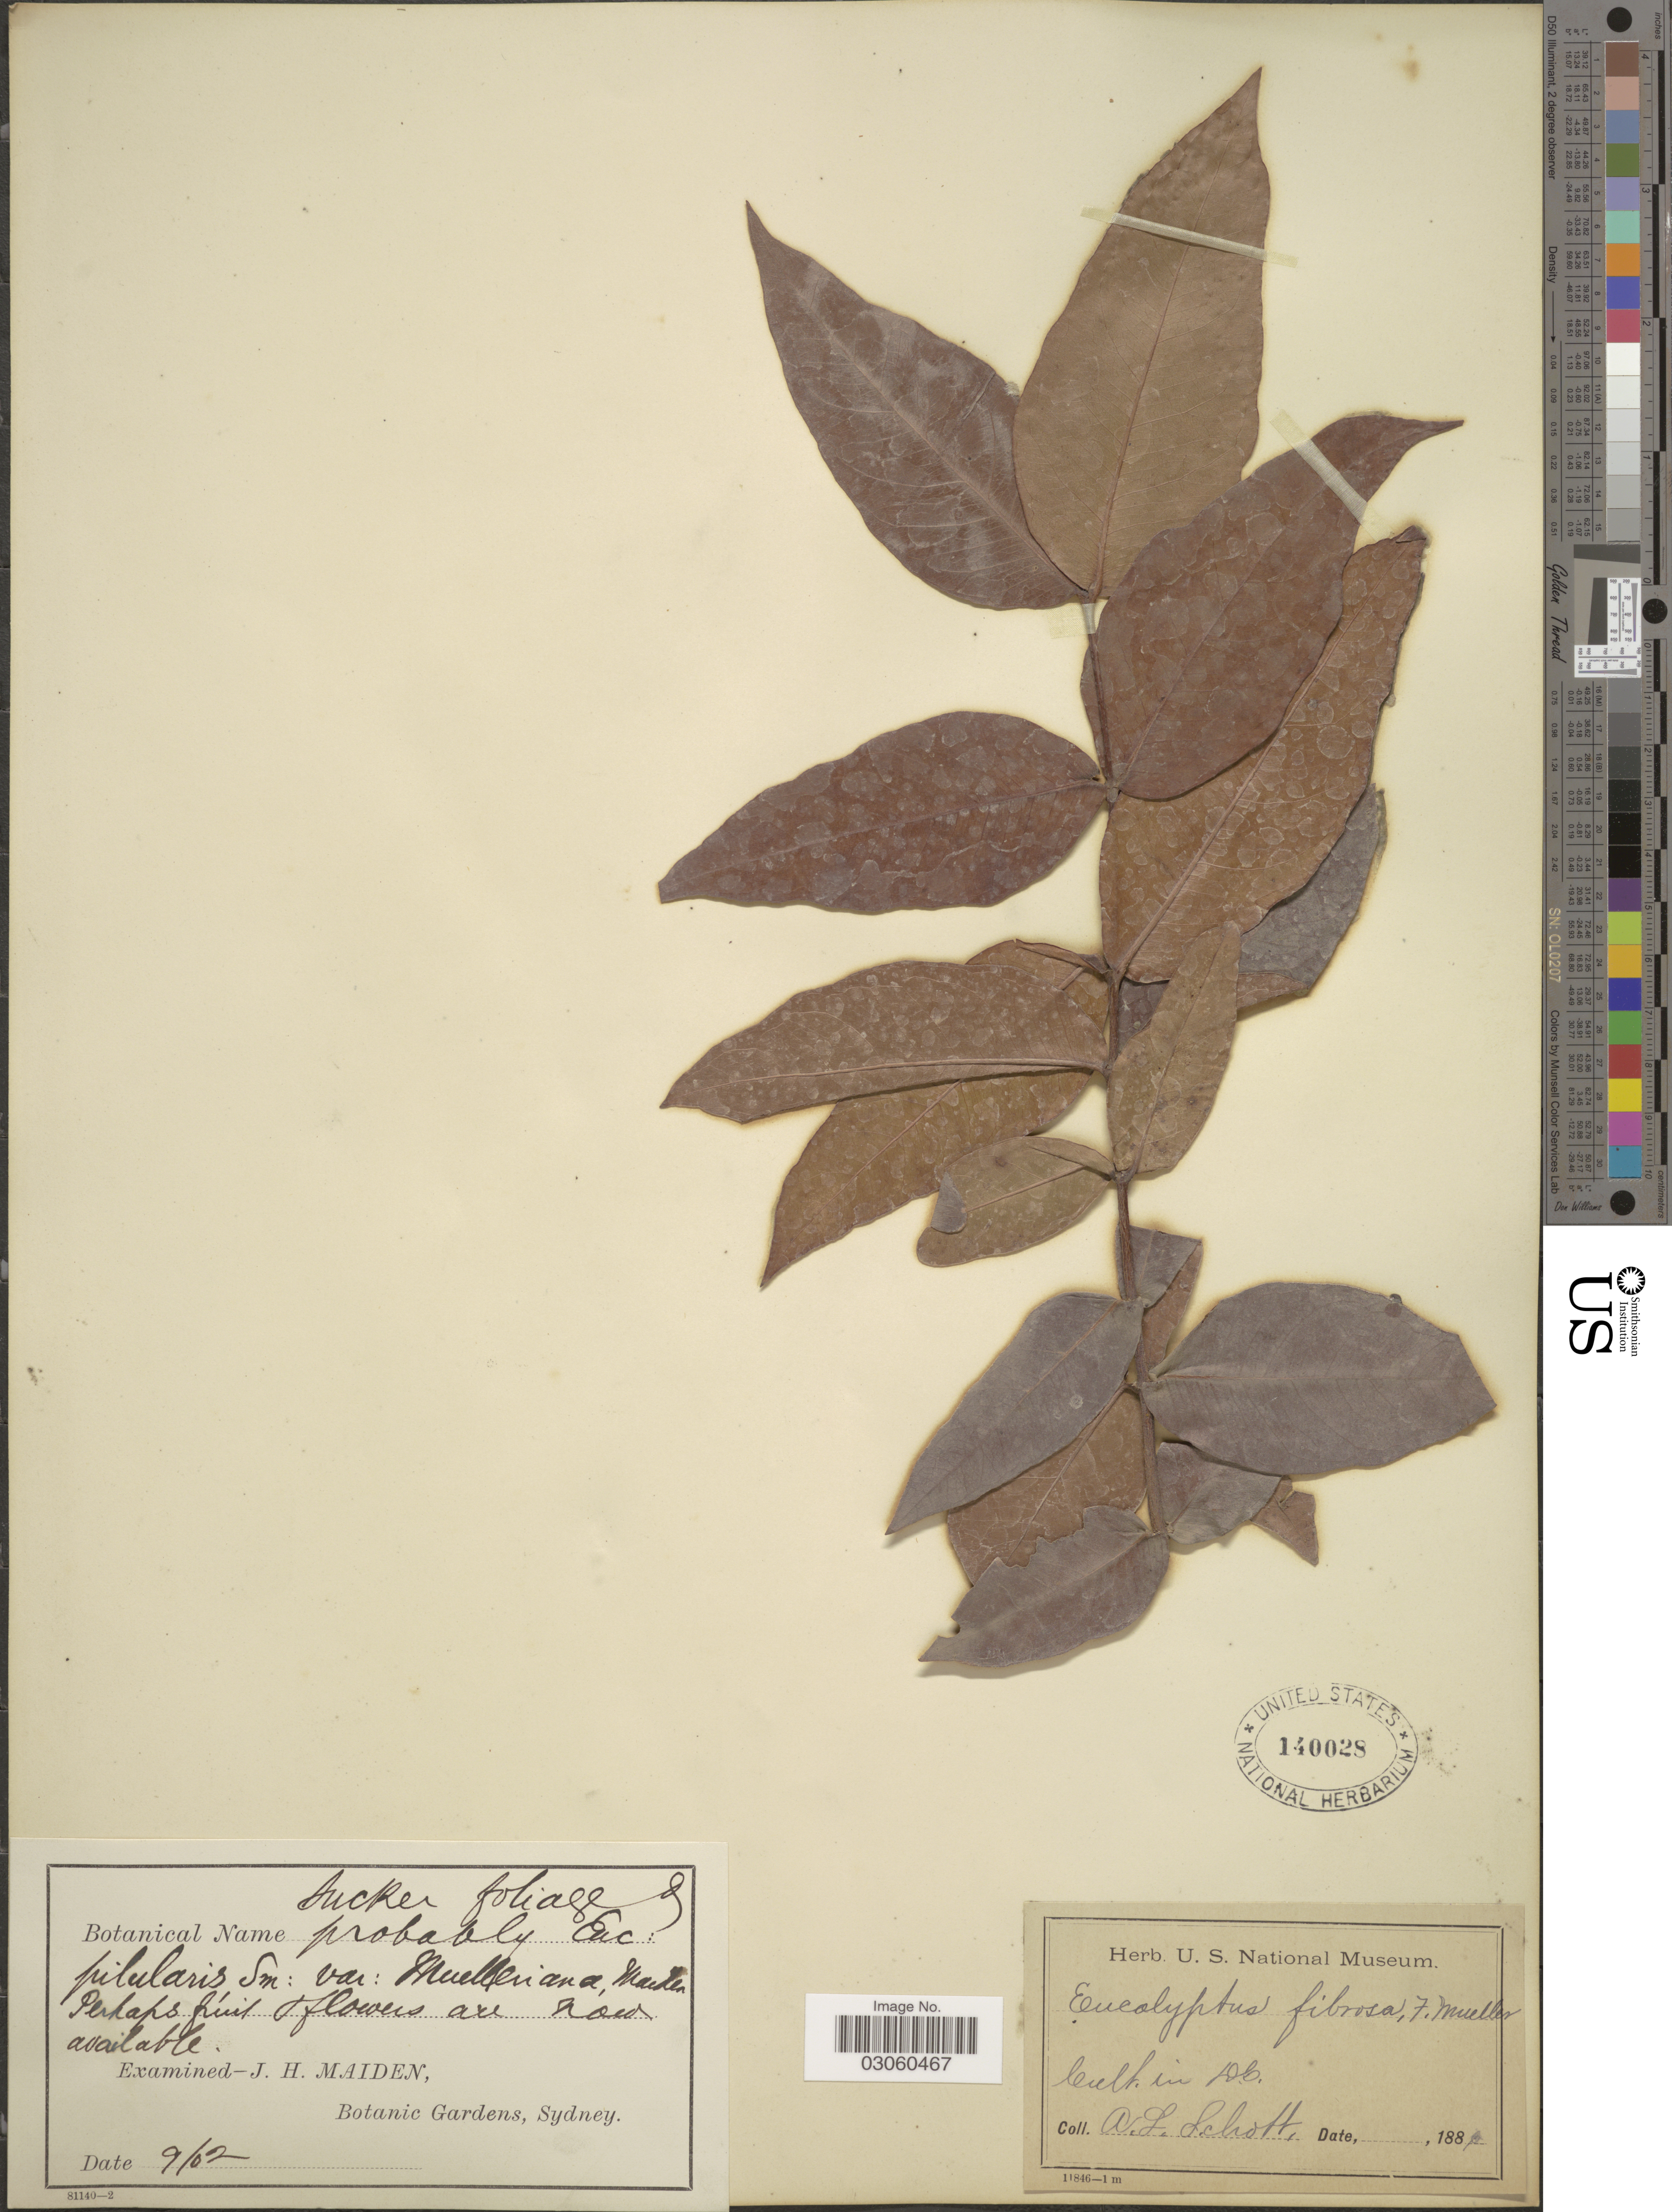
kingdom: Plantae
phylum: Tracheophyta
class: Magnoliopsida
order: Myrtales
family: Myrtaceae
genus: Eucalyptus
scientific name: Eucalyptus pilularis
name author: Sm.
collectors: A. L. Schott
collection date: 1886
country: United States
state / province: District of Columbia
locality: Cult. in D.C.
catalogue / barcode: US 140028